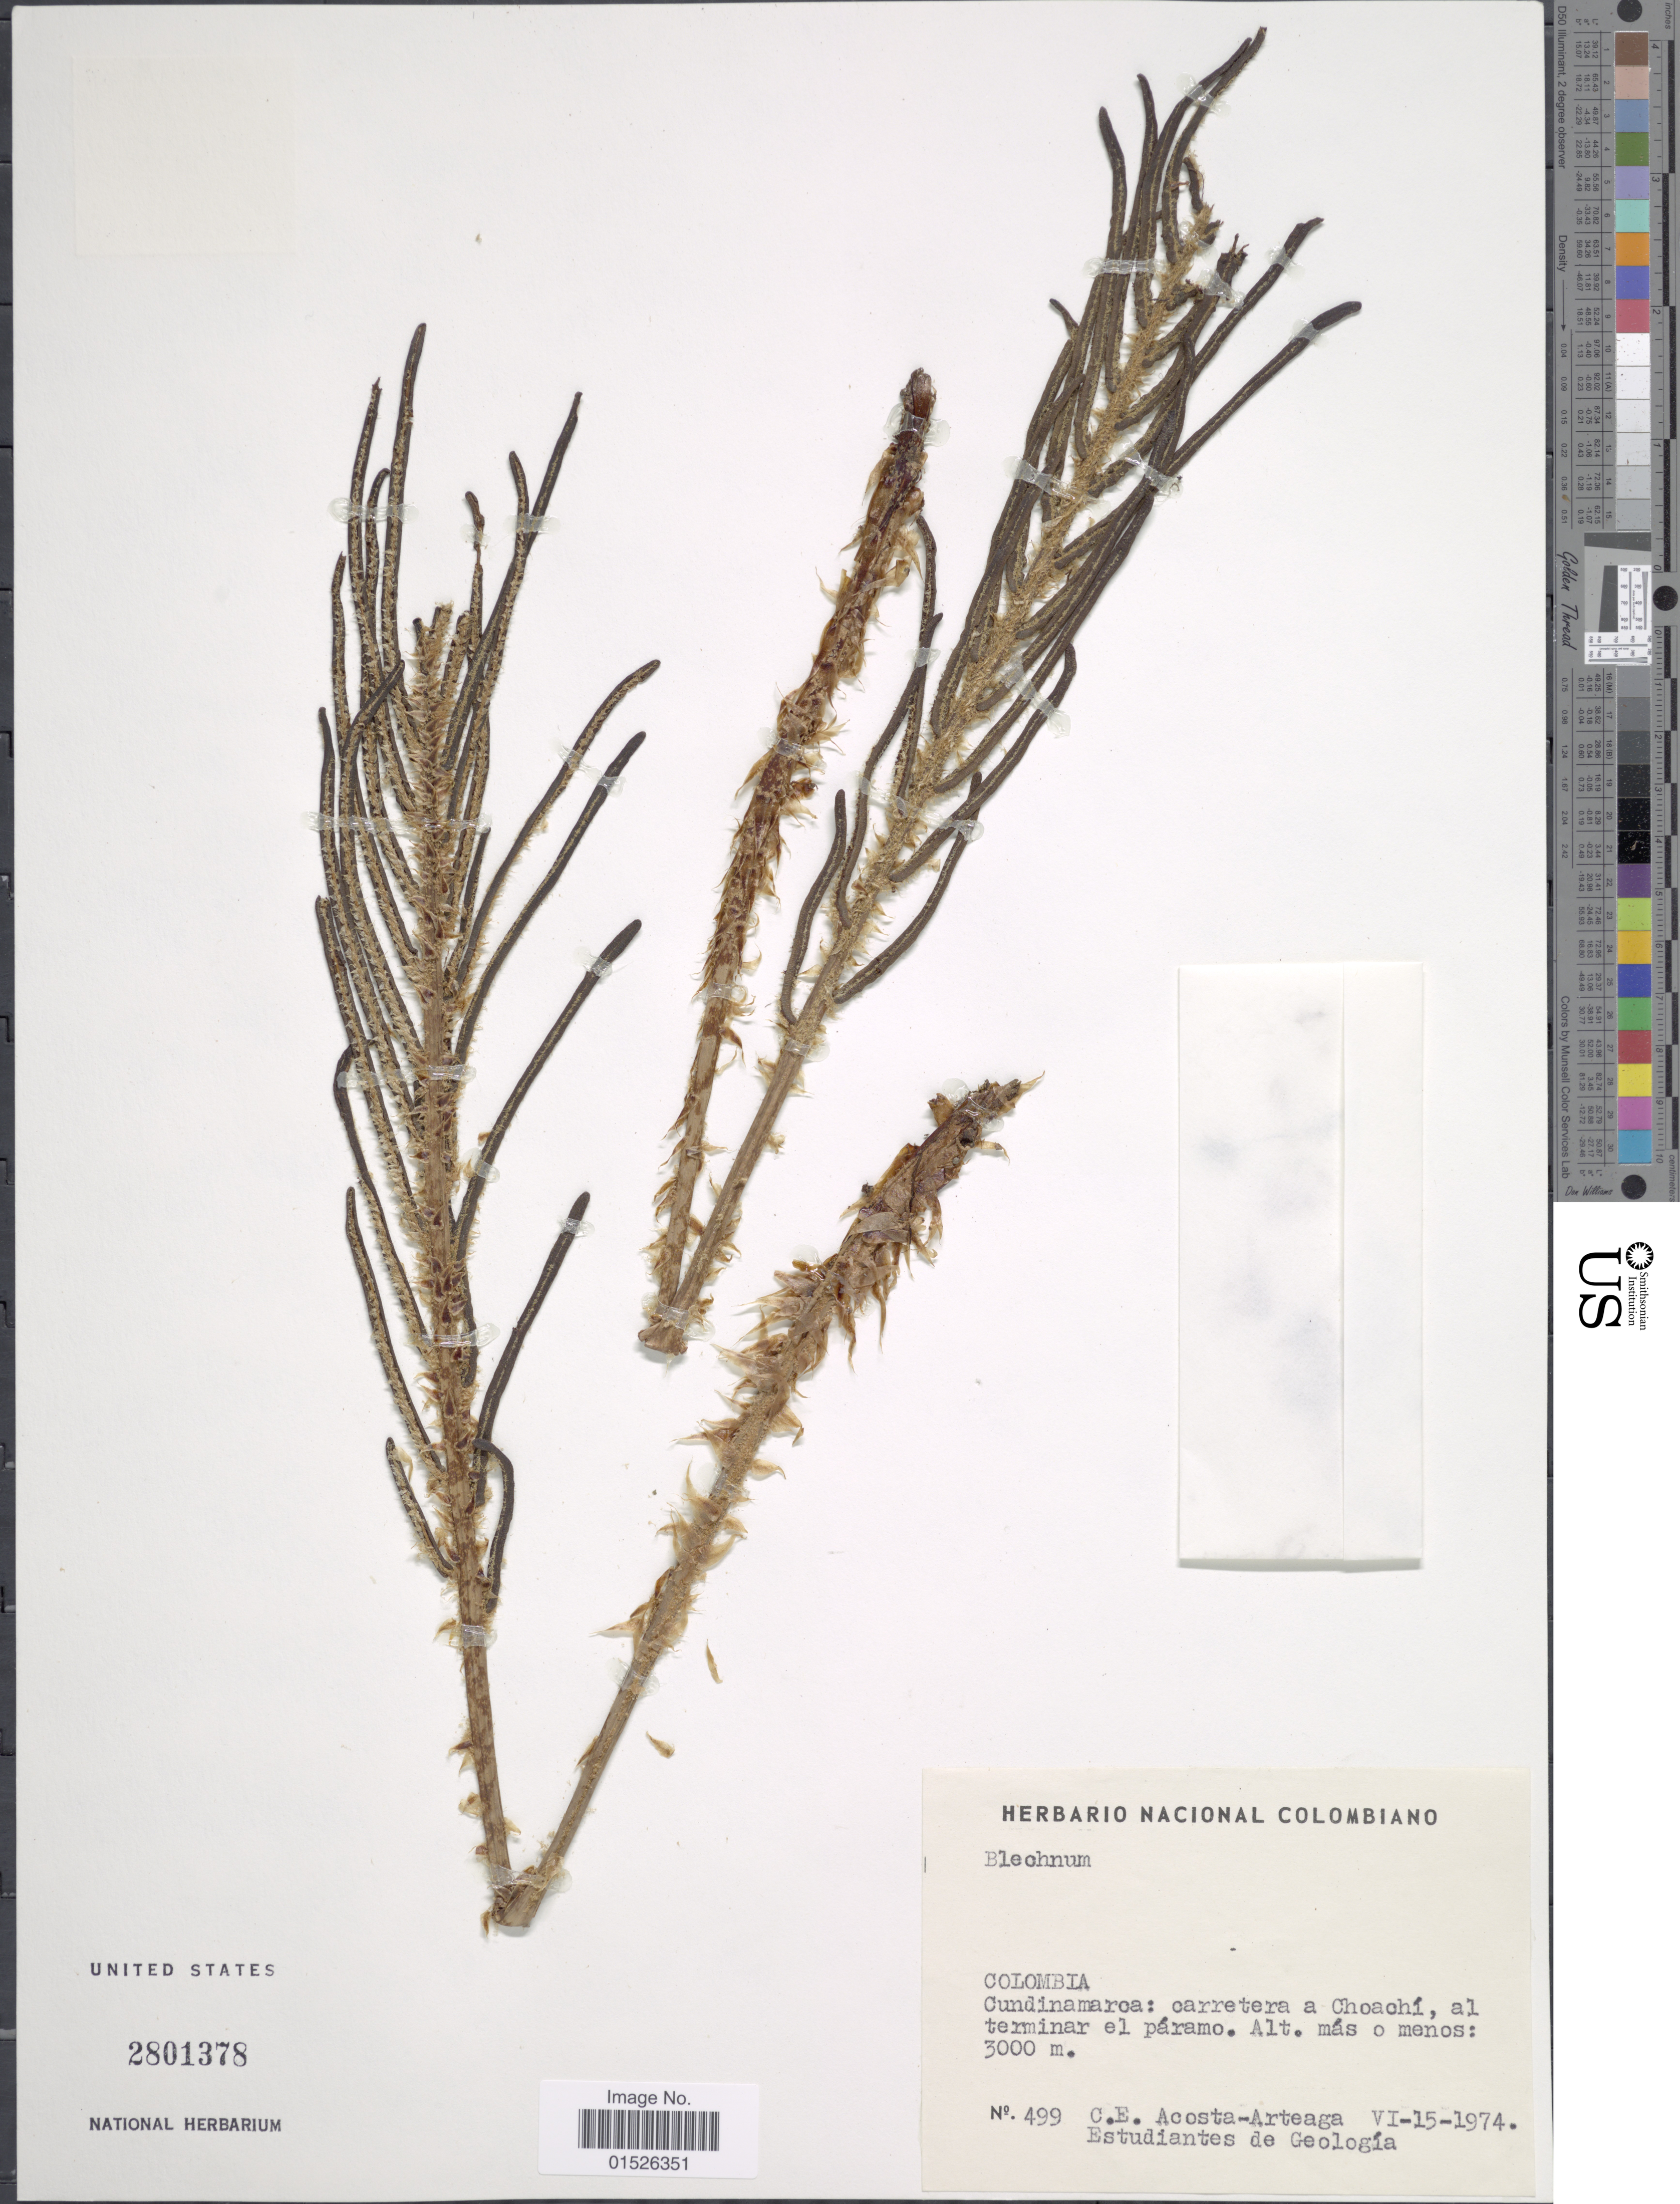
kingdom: Plantae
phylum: Tracheophyta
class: Polypodiopsida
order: Polypodiales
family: Blechnaceae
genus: Blechnum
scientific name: Blechnum loxense var. stenophyllum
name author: (Klotzsch) Lellinger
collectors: C. E. Acosta-Arteaga & et al.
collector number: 499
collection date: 1974-06-15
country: Colombia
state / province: Cundinamarca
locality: Colombia, Cundinamarca: carretera a Choachi, al terminar el parama.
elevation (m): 3000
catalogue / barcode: US 2801378